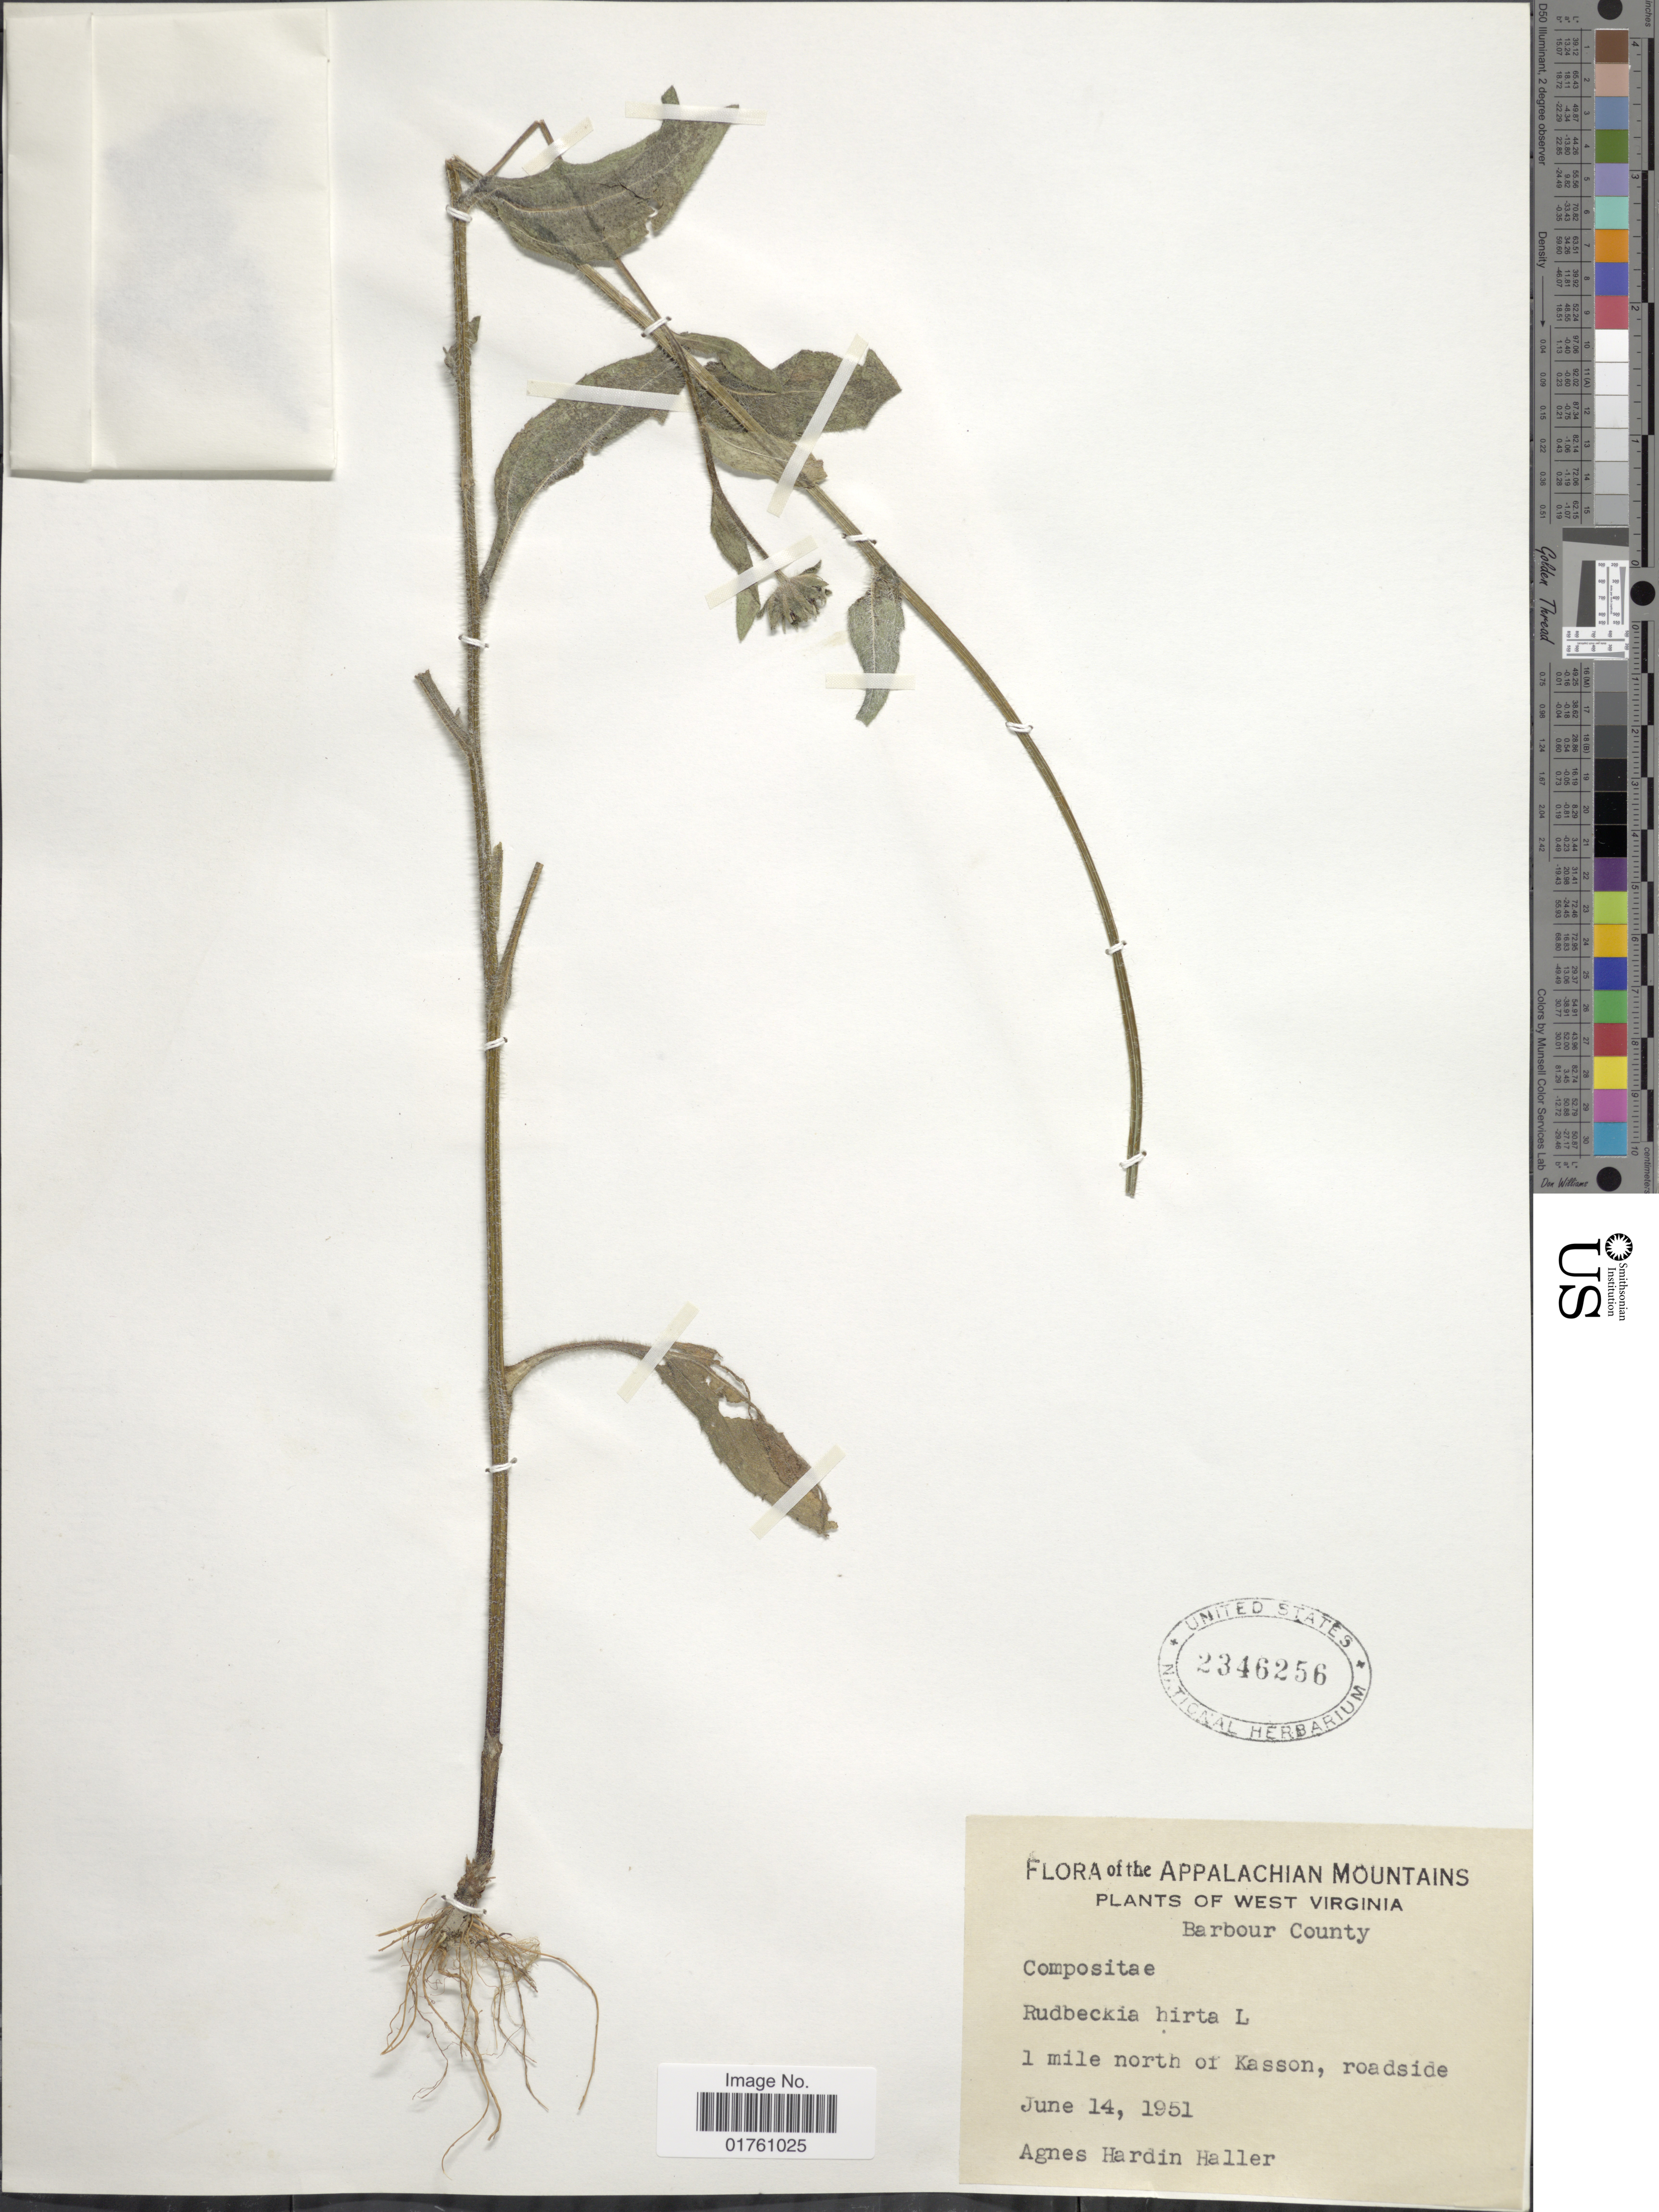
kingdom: Plantae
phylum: Tracheophyta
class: Magnoliopsida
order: Asterales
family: Asteraceae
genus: Rudbeckia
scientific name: Rudbeckia hirta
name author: L.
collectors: A. Haller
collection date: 1951-06-14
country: United States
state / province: West Virginia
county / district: Barbour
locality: Barbour County, 1 mile north of Kasson, roadside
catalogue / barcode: US 2346256